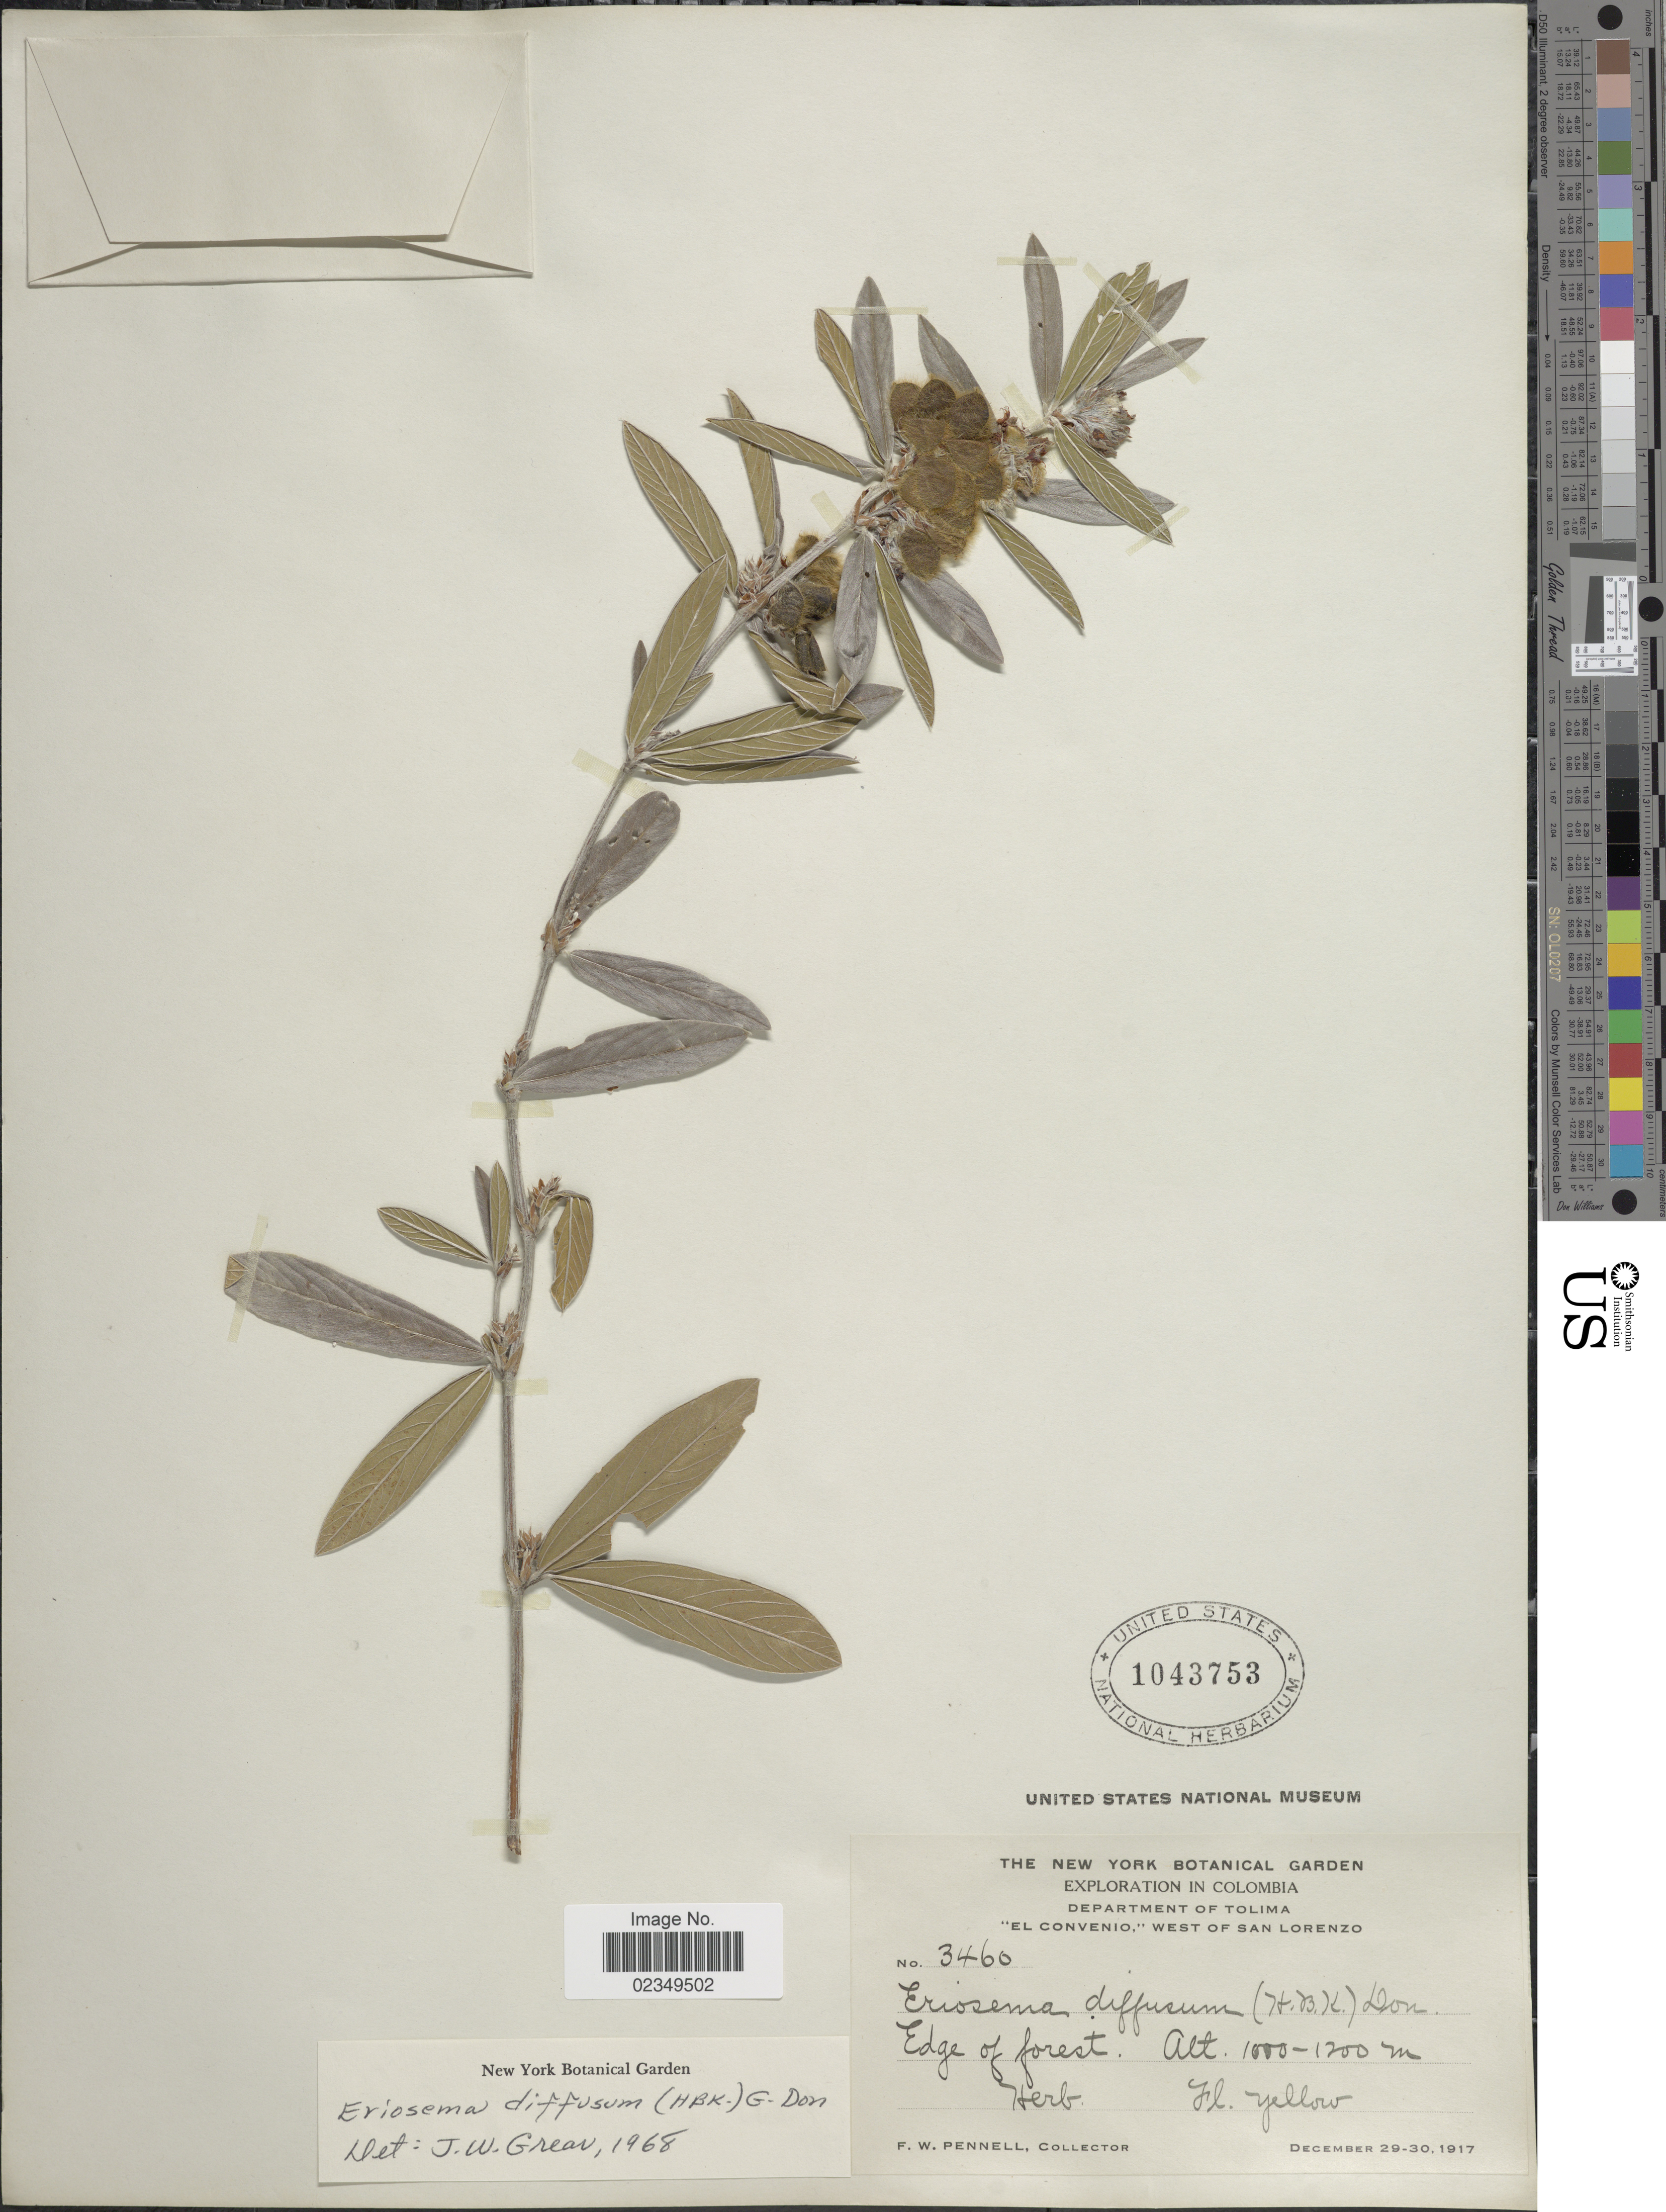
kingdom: Plantae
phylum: Tracheophyta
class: Magnoliopsida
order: Fabales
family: Fabaceae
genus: Eriosema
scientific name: Eriosema diffusum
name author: (Kunth) G. Don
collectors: F. W. Pennell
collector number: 3460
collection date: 1917-12-29/1917-12-30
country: Colombia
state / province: Tolima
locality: El Convenio,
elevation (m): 1000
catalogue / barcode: US 1043753